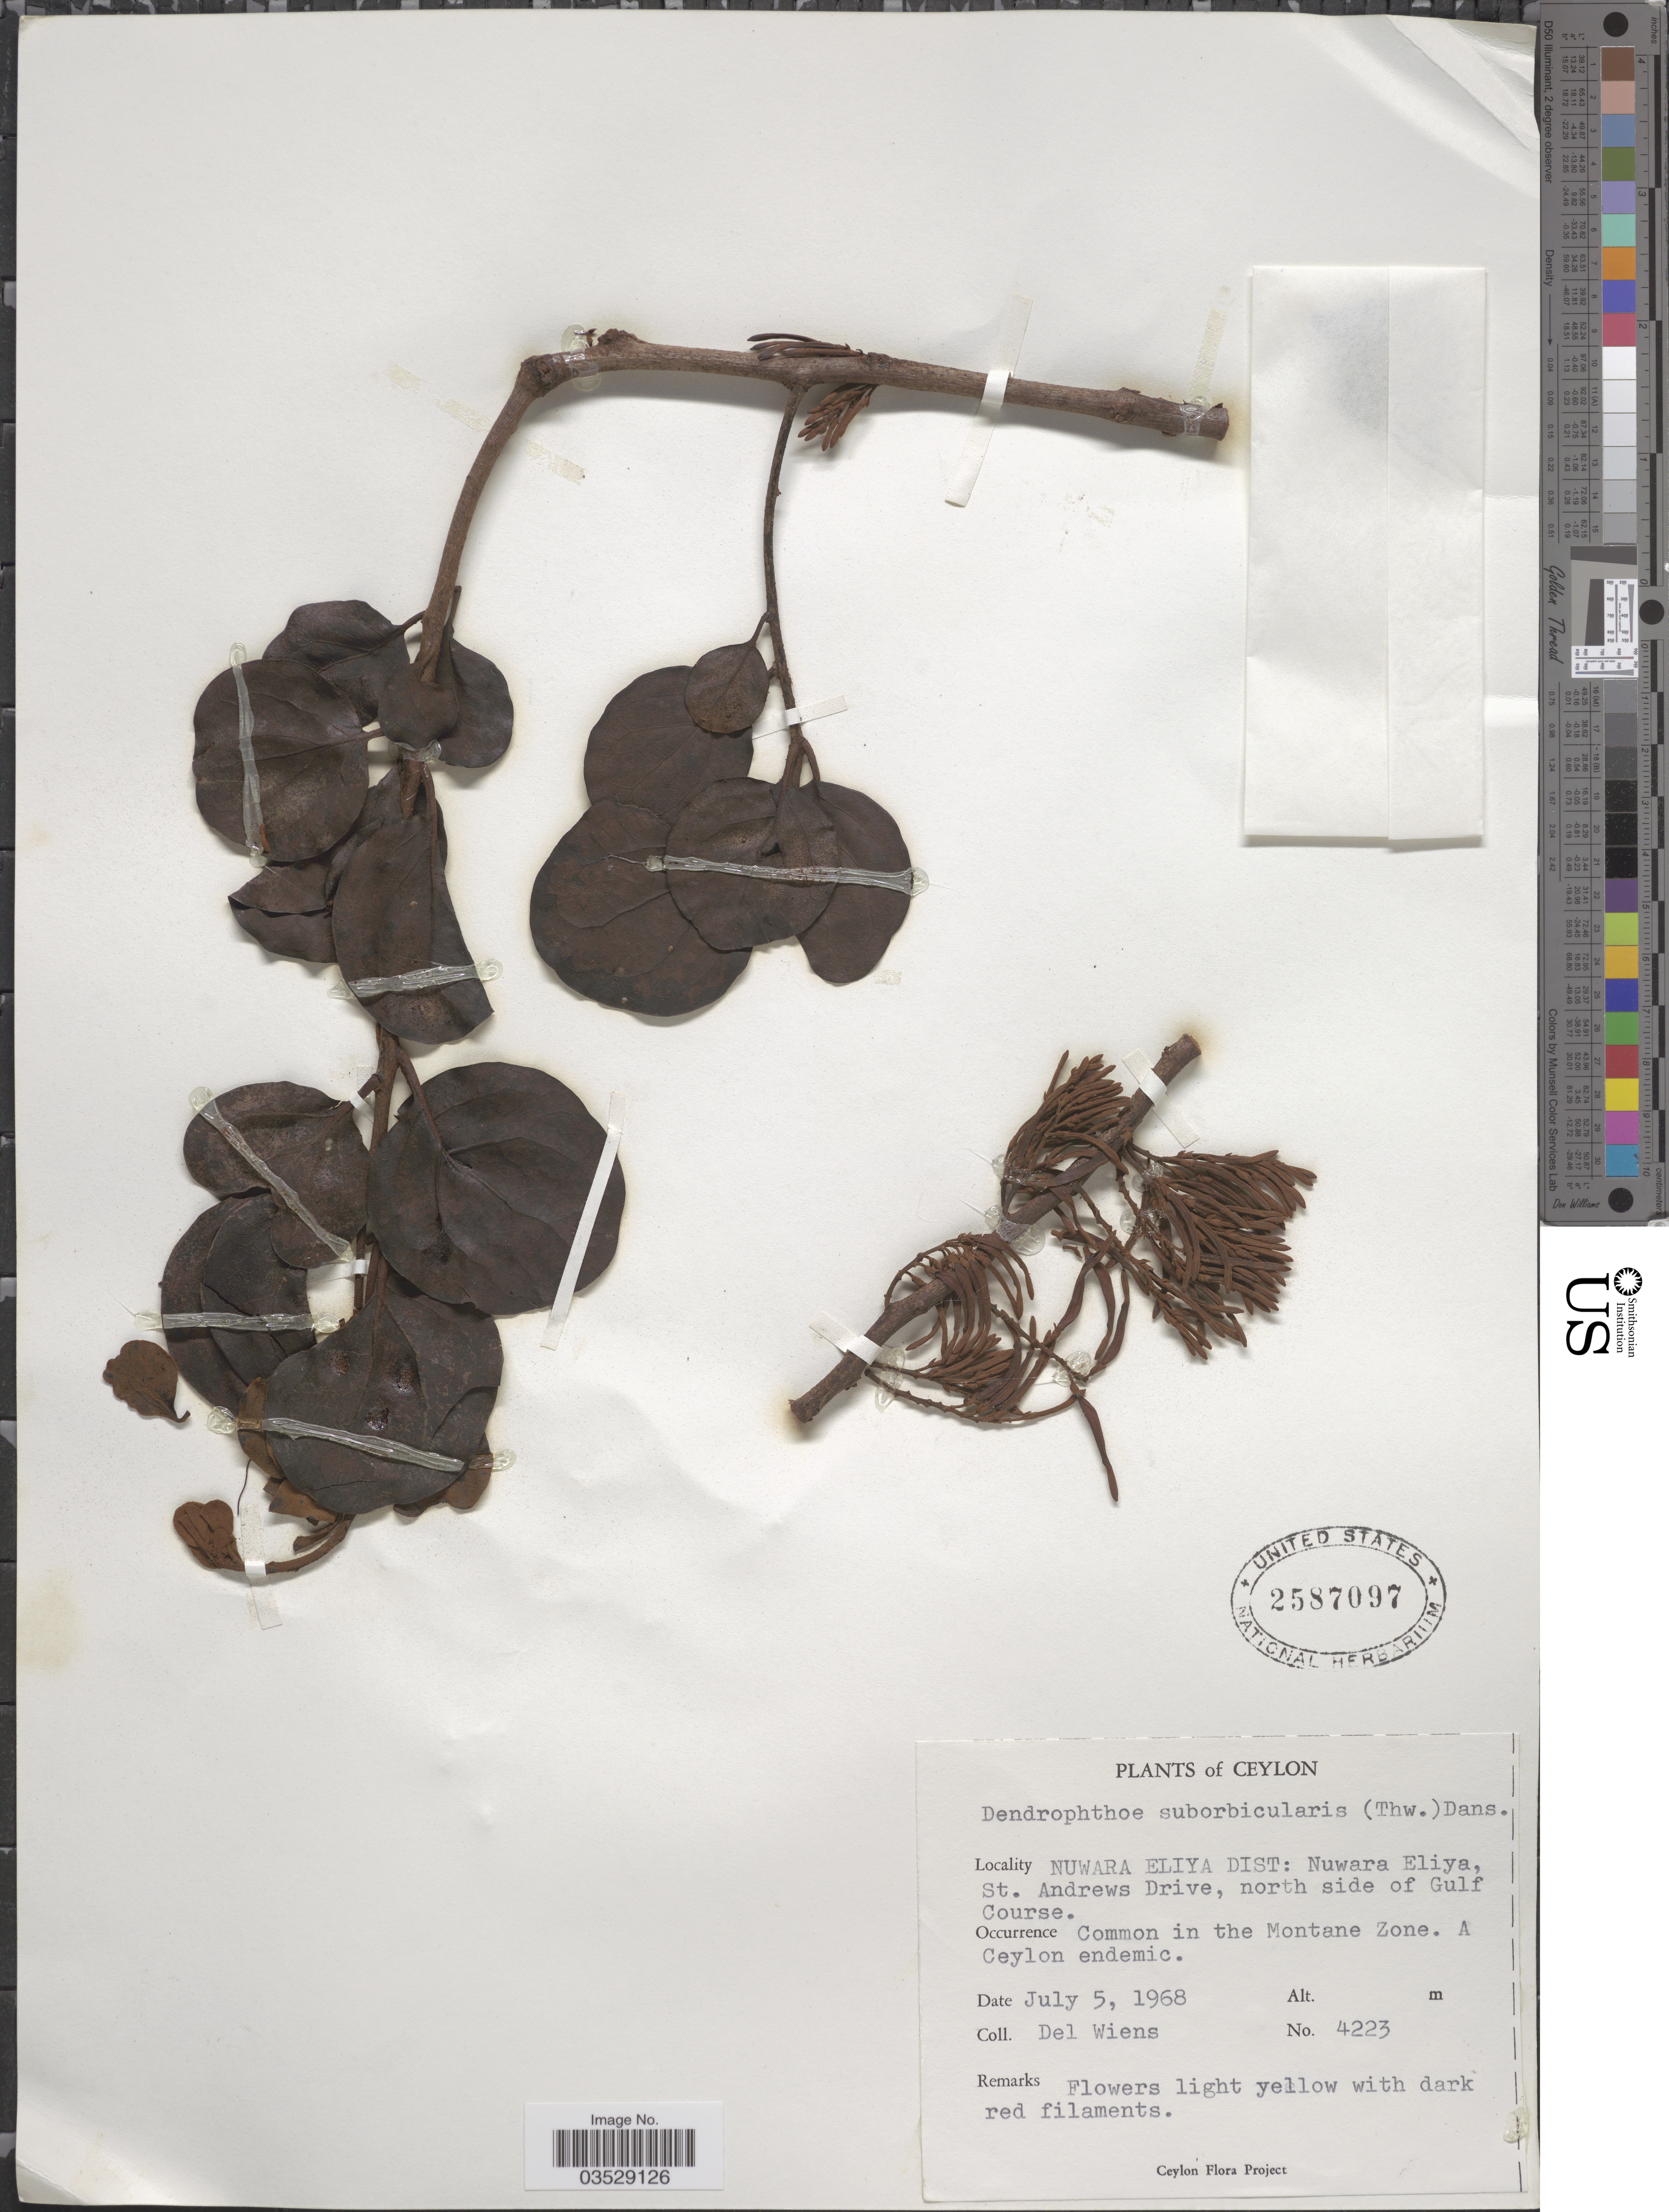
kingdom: Plantae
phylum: Tracheophyta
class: Magnoliopsida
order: Santalales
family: Loranthaceae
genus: Dendrophthoe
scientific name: Dendrophthoe suborbicularis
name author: Danser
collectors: D. Wiens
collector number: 4223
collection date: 1968-07-05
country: Sri Lanka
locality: Ceylon. Nuwara Eliya Dist: Nuwara Eliya, St. Andrews Drive, north side of Gulf Course.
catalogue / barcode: US 2587097